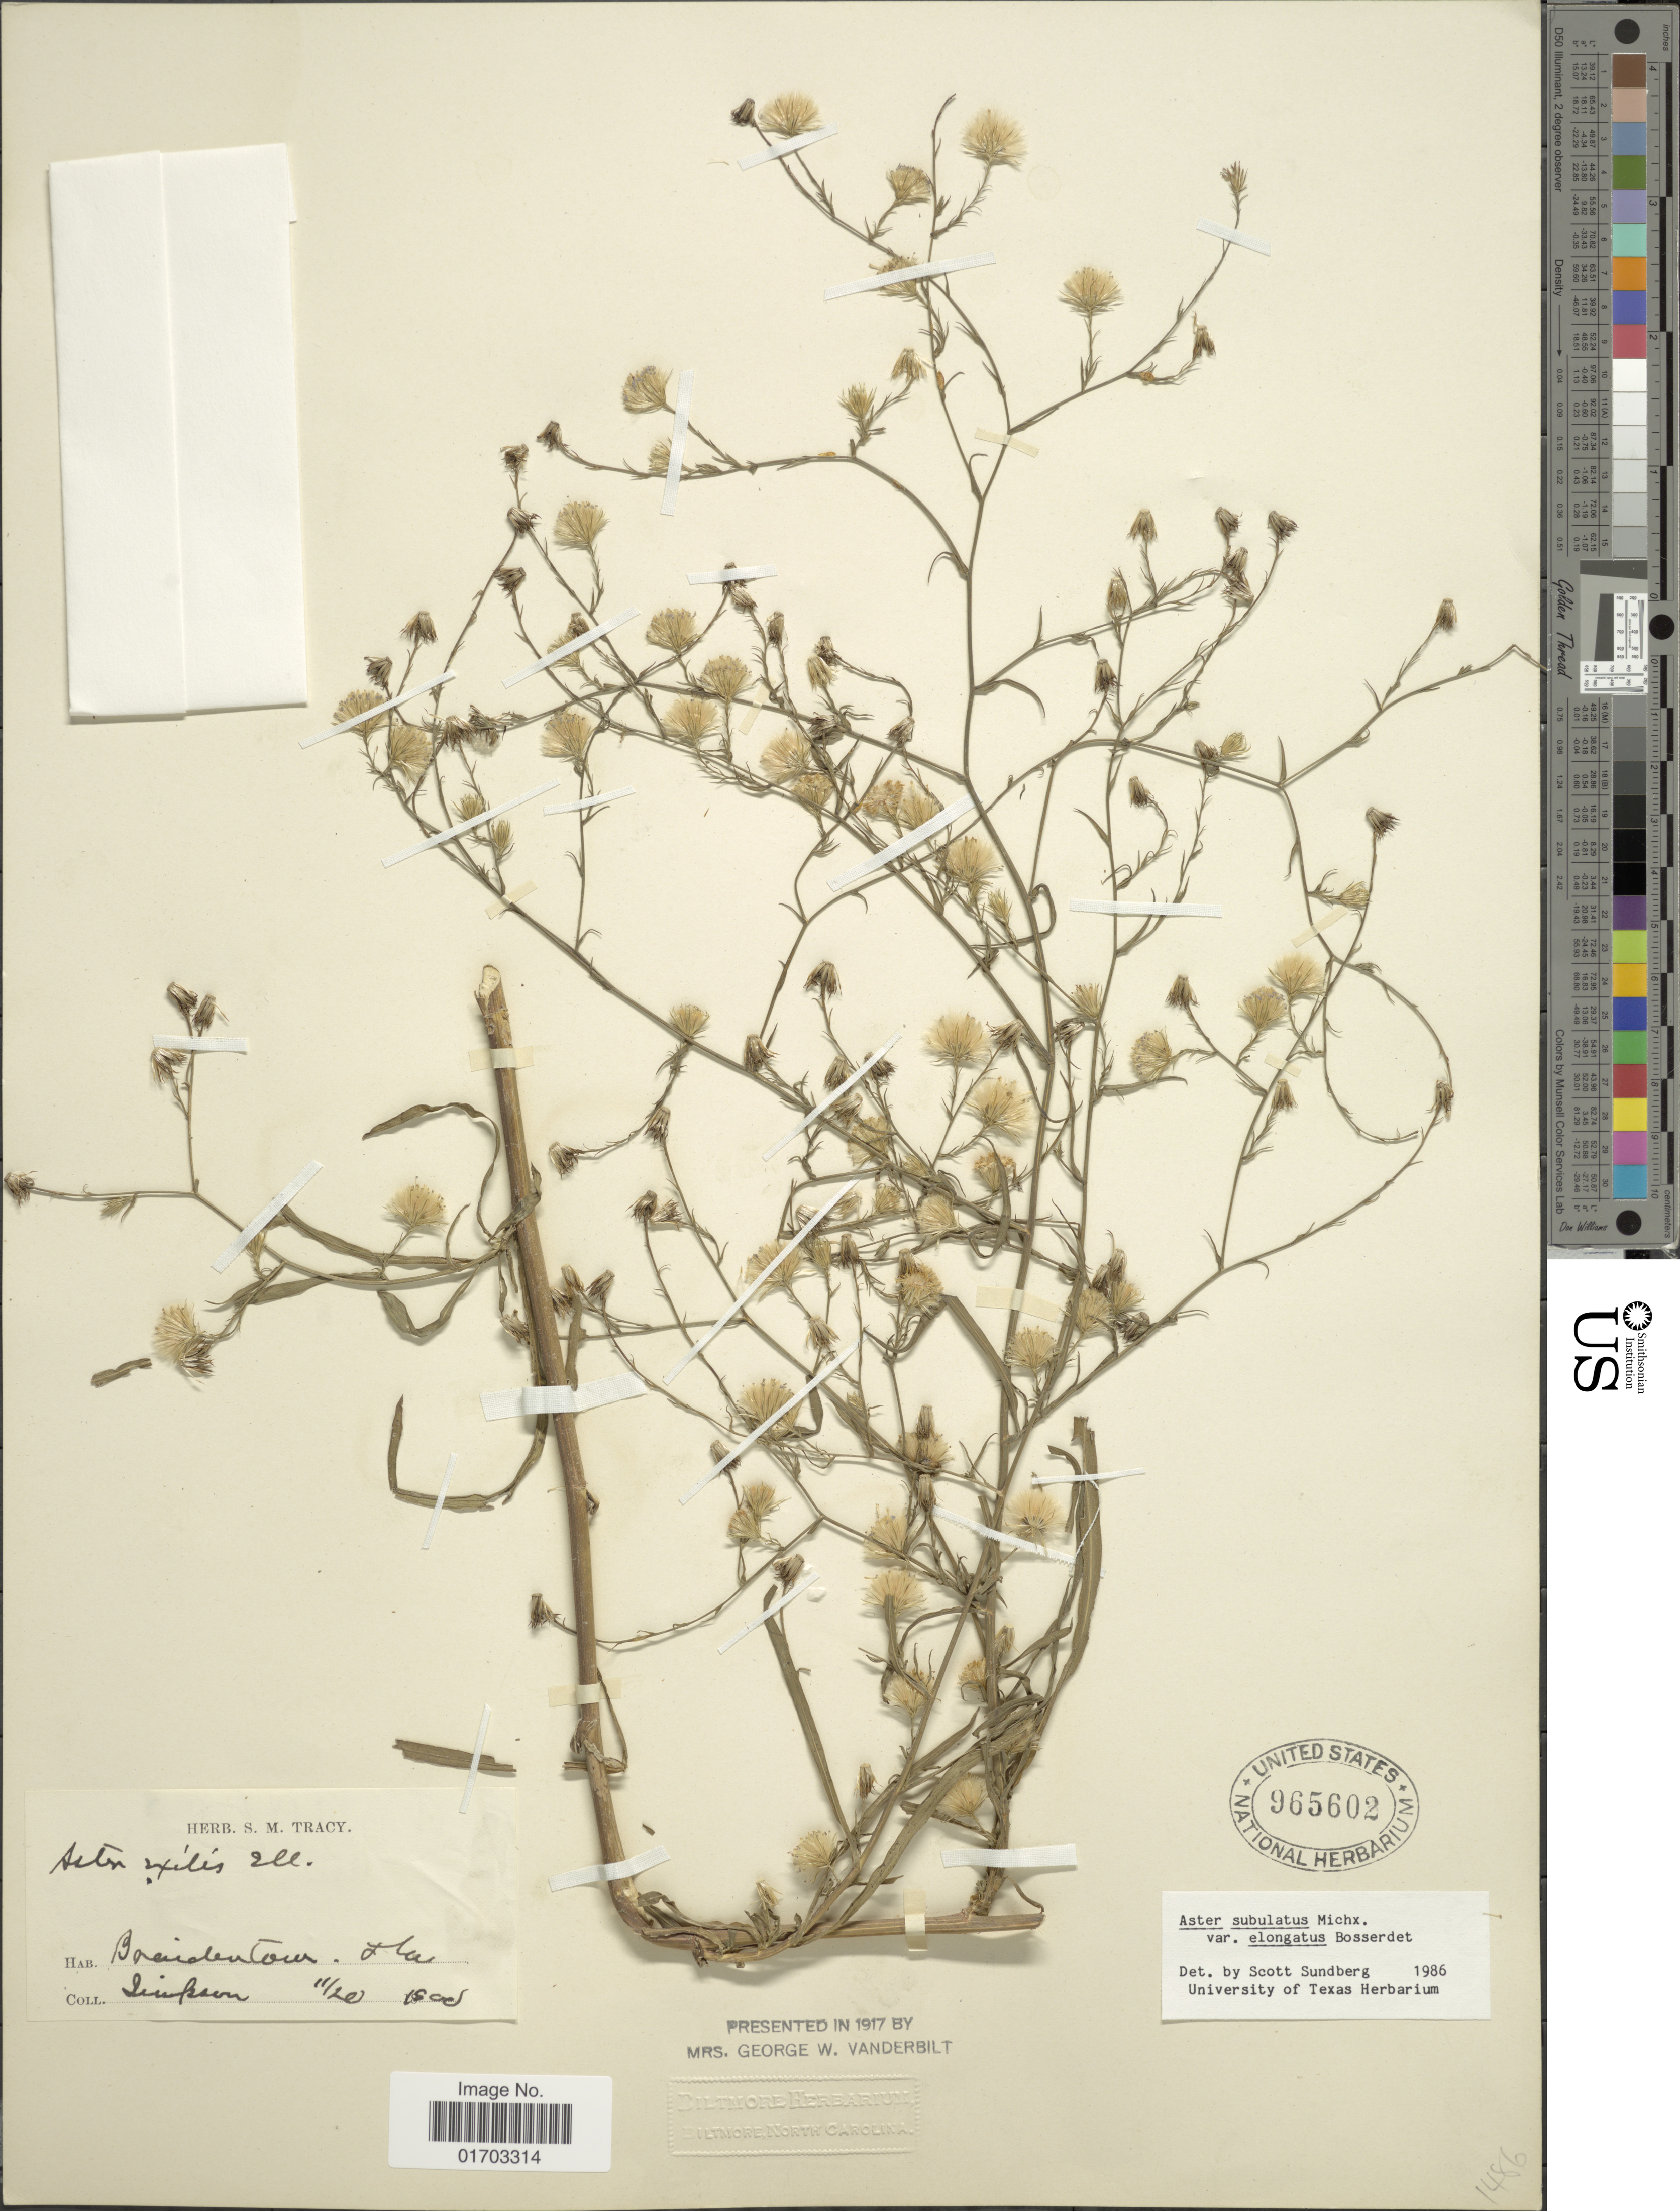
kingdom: Plantae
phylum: Tracheophyta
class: Magnoliopsida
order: Asterales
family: Asteraceae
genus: Symphyotrichum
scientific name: Symphyotrichum bahamense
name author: (Britton) G.L. Nesom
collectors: Simpson, --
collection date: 1900-11-20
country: United States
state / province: Florida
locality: Braidentown.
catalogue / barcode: US 965602